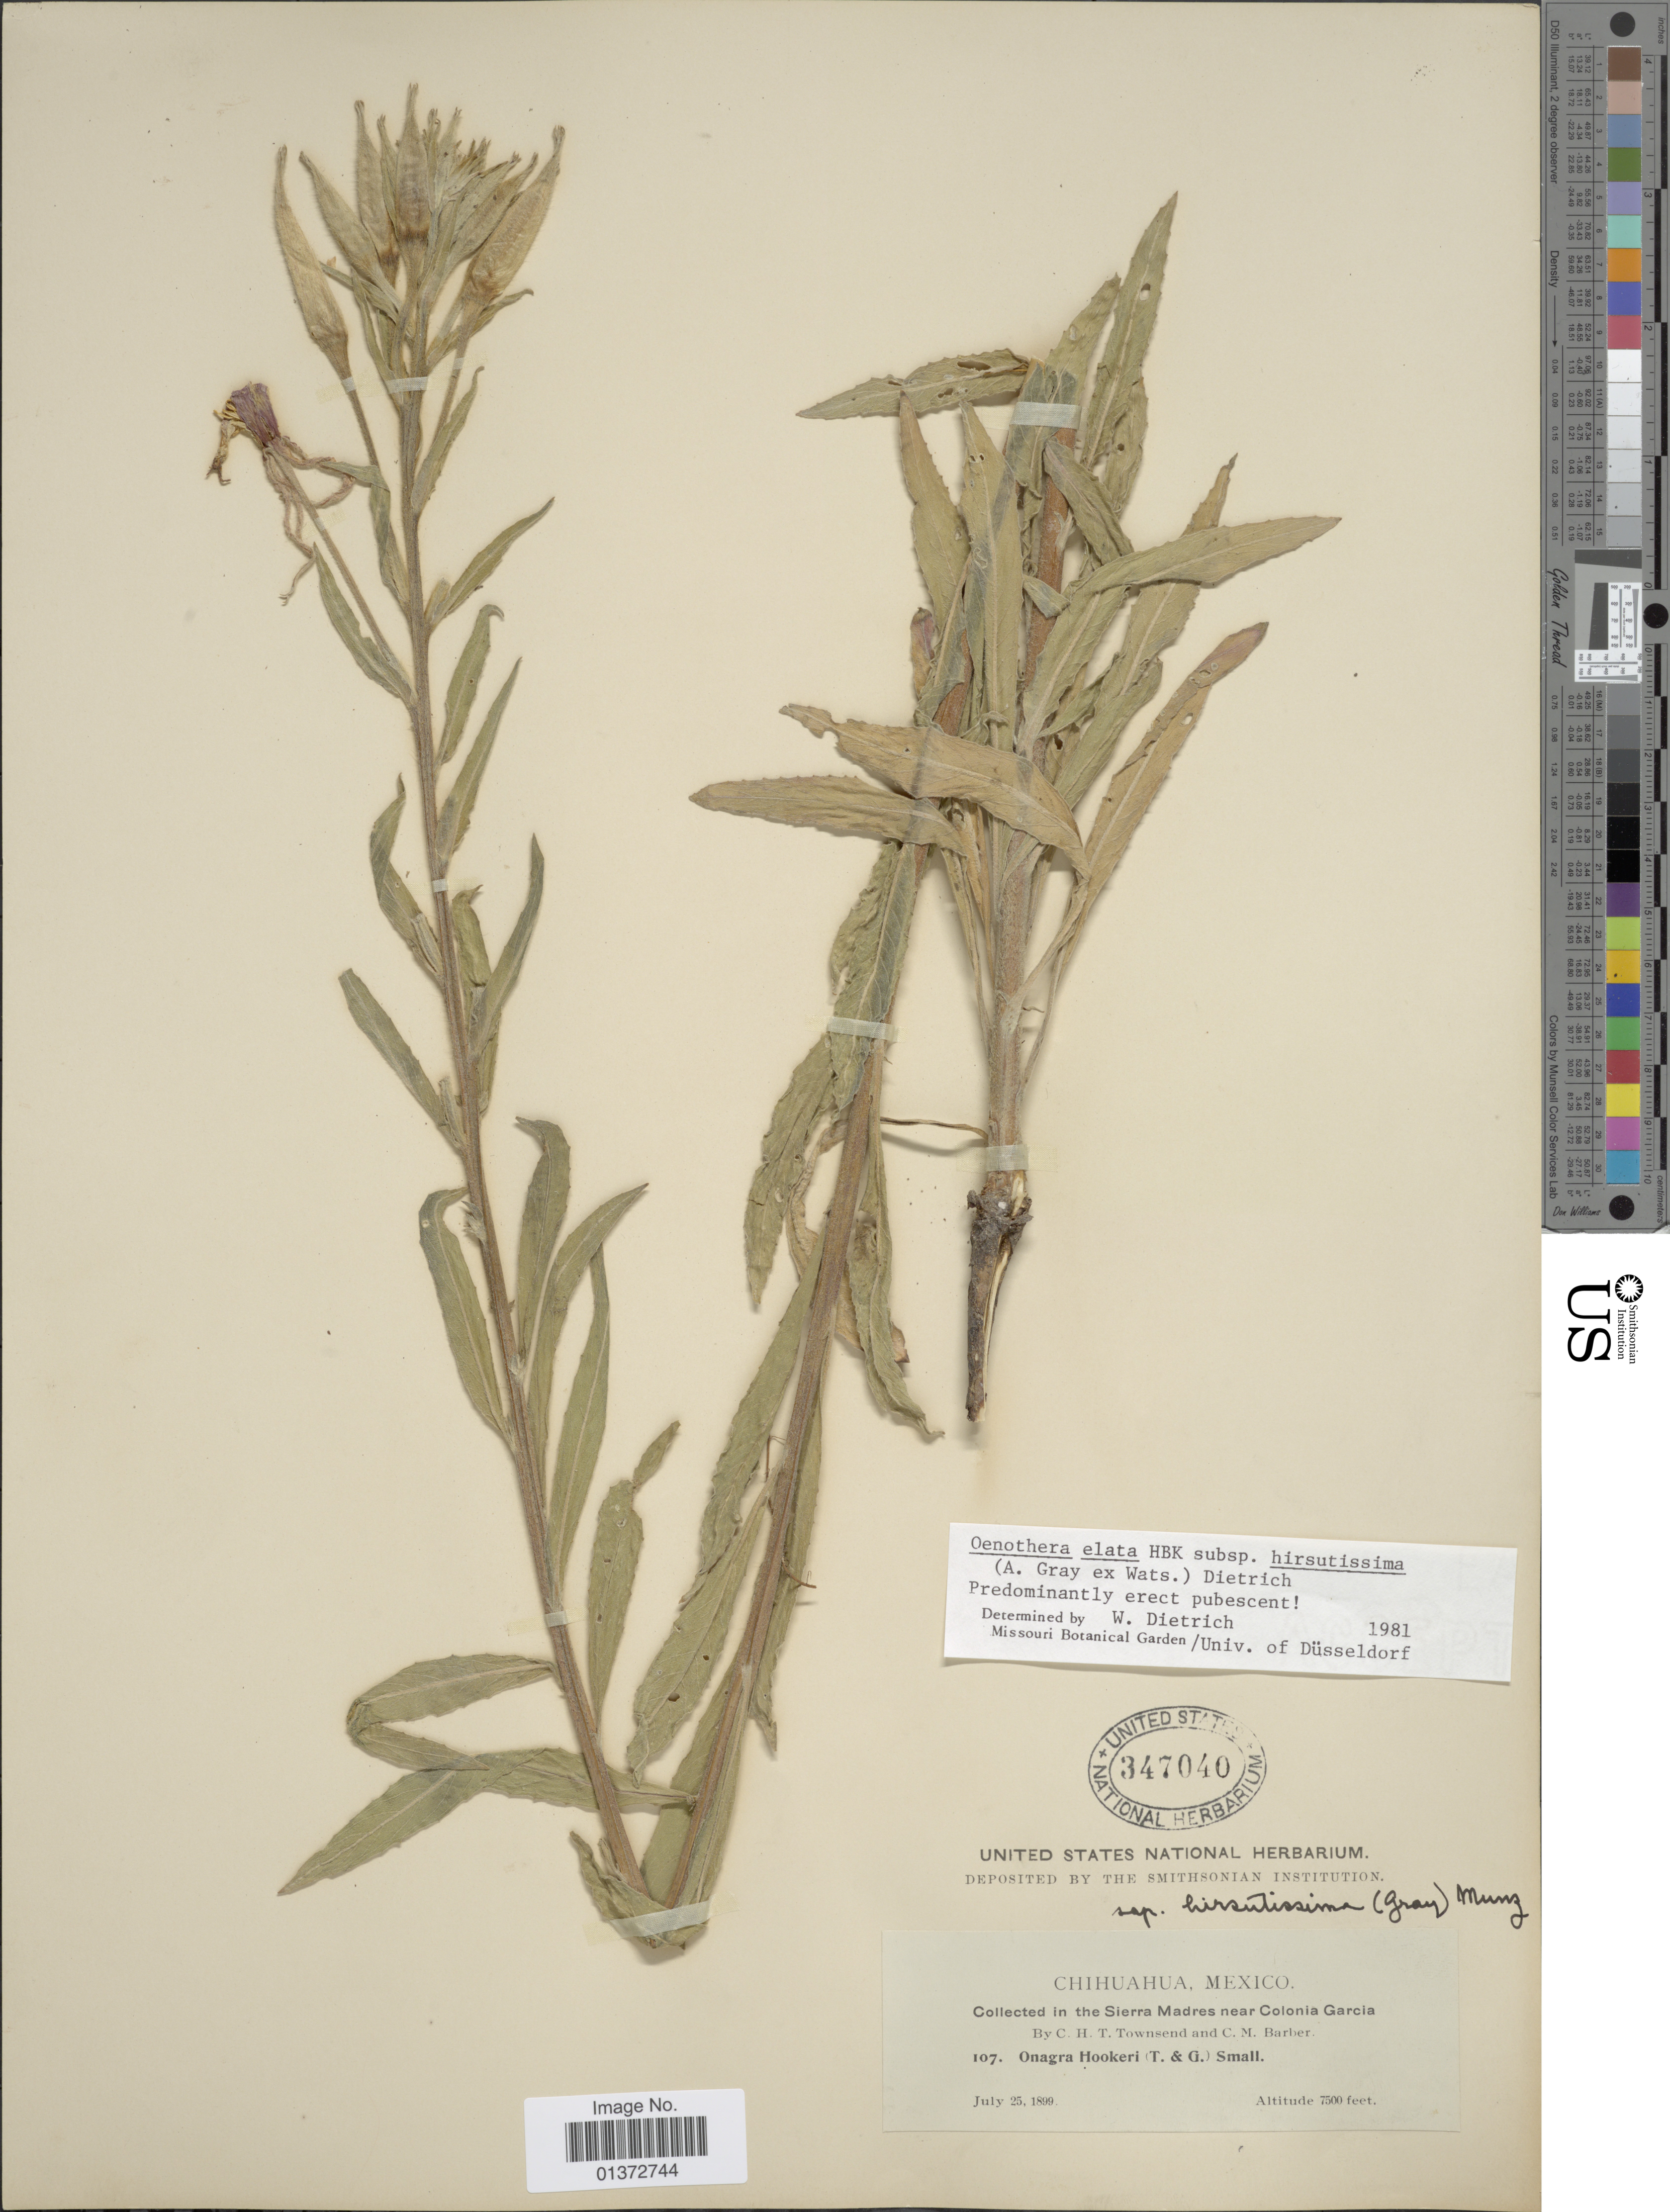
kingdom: Plantae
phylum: Tracheophyta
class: Magnoliopsida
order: Myrtales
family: Onagraceae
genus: Oenothera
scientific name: Oenothera elata subsp. hirsutissima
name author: (A. Gray ex S. Watson) W. Dietr.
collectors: C. H. T. Townsend & C. Barber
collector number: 107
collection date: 1899-07-25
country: Mexico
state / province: Chihuahua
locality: Sierra Madres near Colonia Garcia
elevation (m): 2286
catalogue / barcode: US 347040